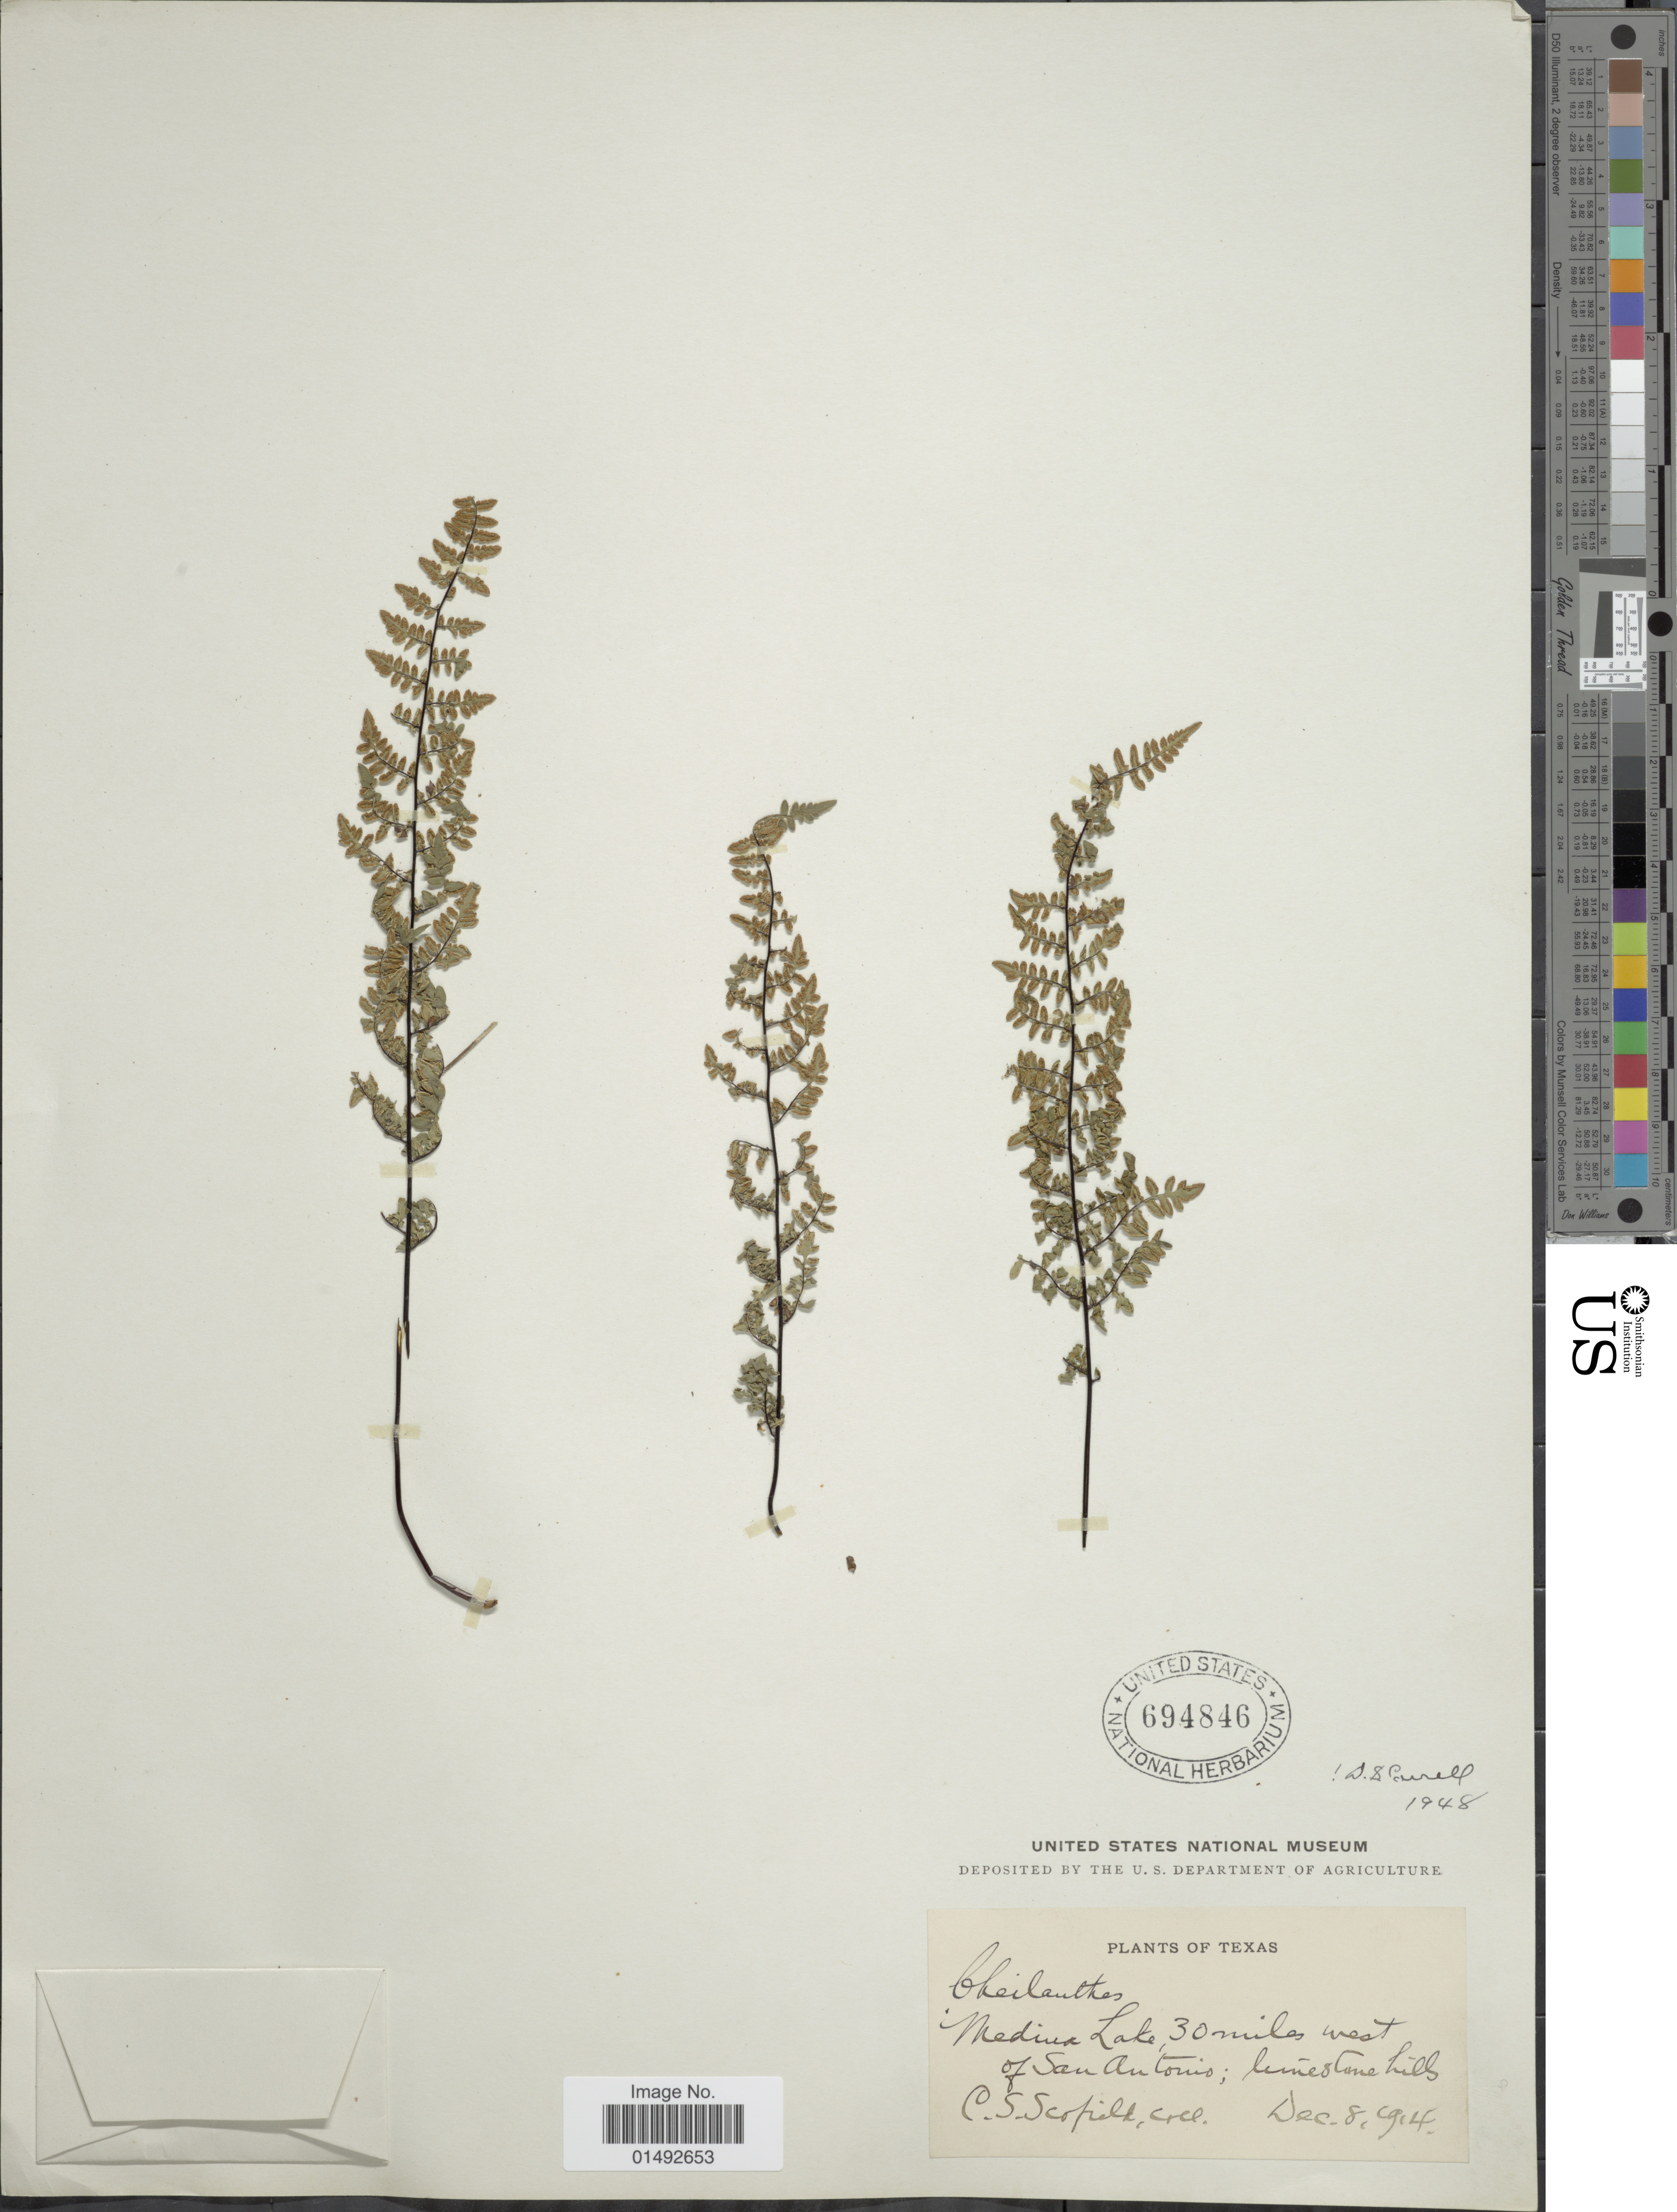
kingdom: Plantae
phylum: Tracheophyta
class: Polypodiopsida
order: Polypodiales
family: Pteridaceae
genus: Myriopteris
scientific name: Myriopteris alabamensis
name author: (Buckley) Grusz & Windham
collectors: C. Scofield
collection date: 1914-12-08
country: United States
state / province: Texas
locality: Medina Lake, 30 miles west of San Antonio; limestone hills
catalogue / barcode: US 694846